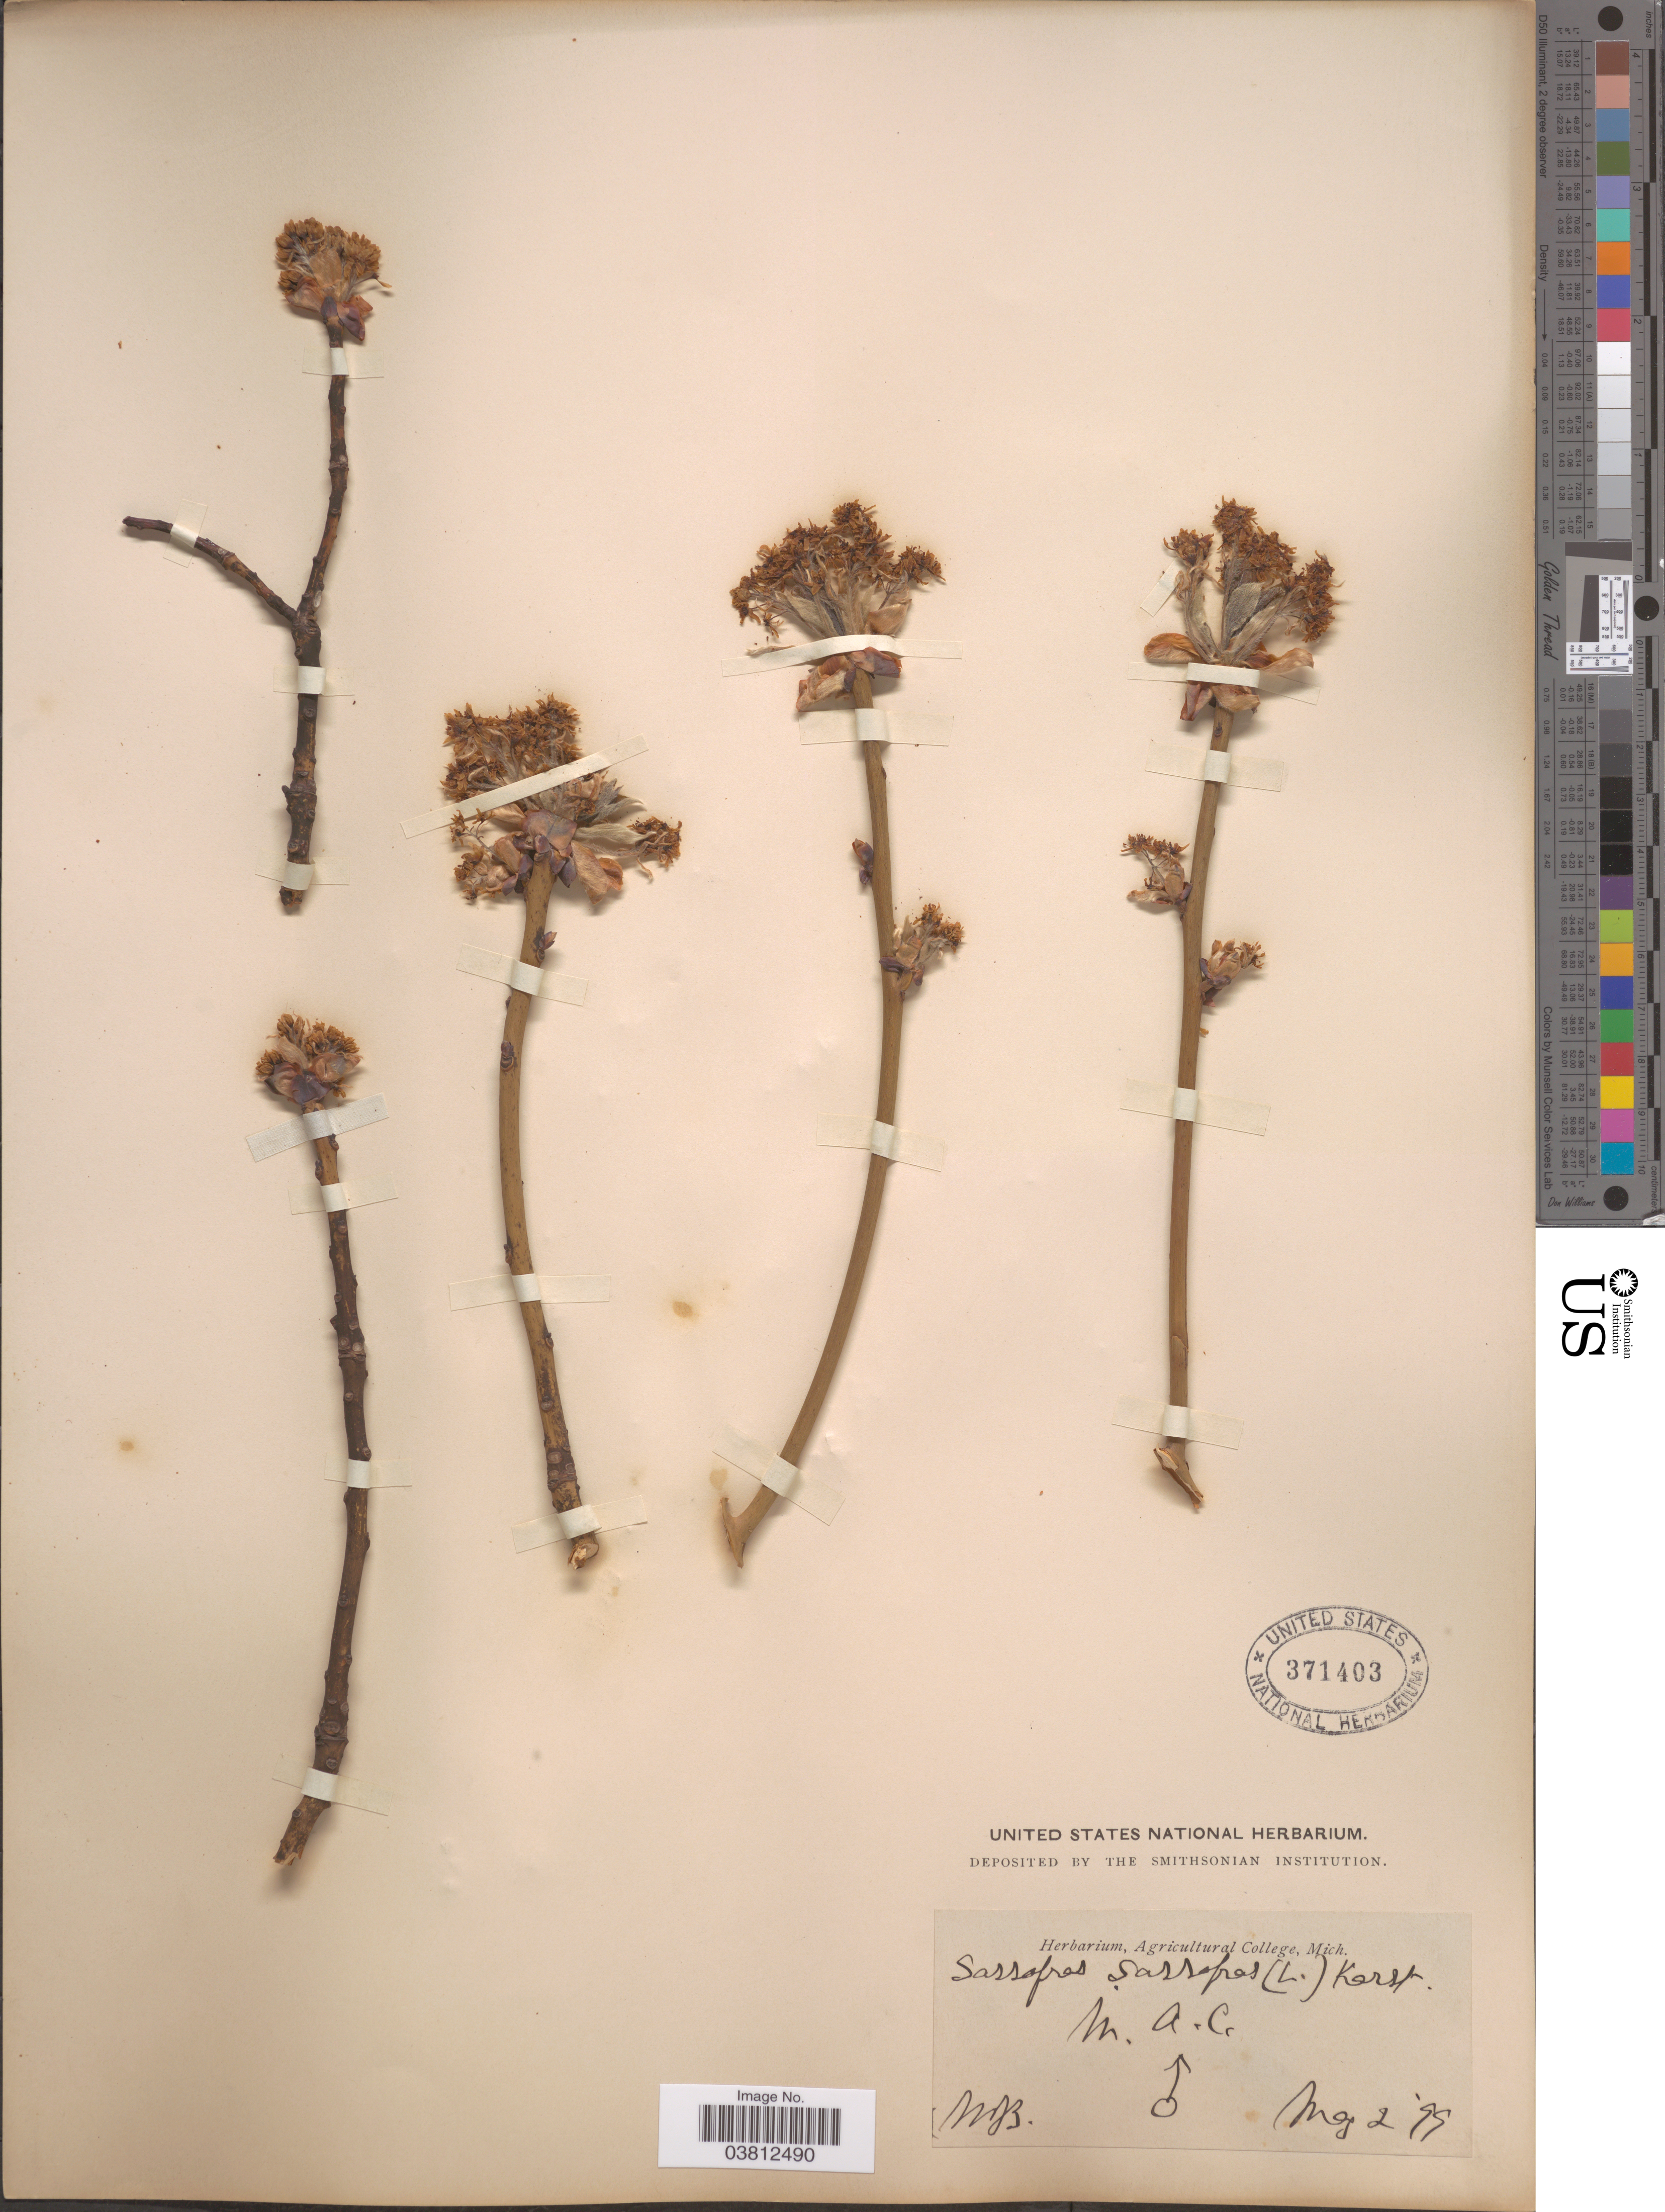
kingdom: Plantae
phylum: Tracheophyta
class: Magnoliopsida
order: Laurales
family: Lauraceae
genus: Sassafras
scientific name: Sassafras albidum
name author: (Nutt.) Nees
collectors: W. B.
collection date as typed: Transcribed d/m/y: 2/5/99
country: United States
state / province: Michigan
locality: M. A. C.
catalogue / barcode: US 371403